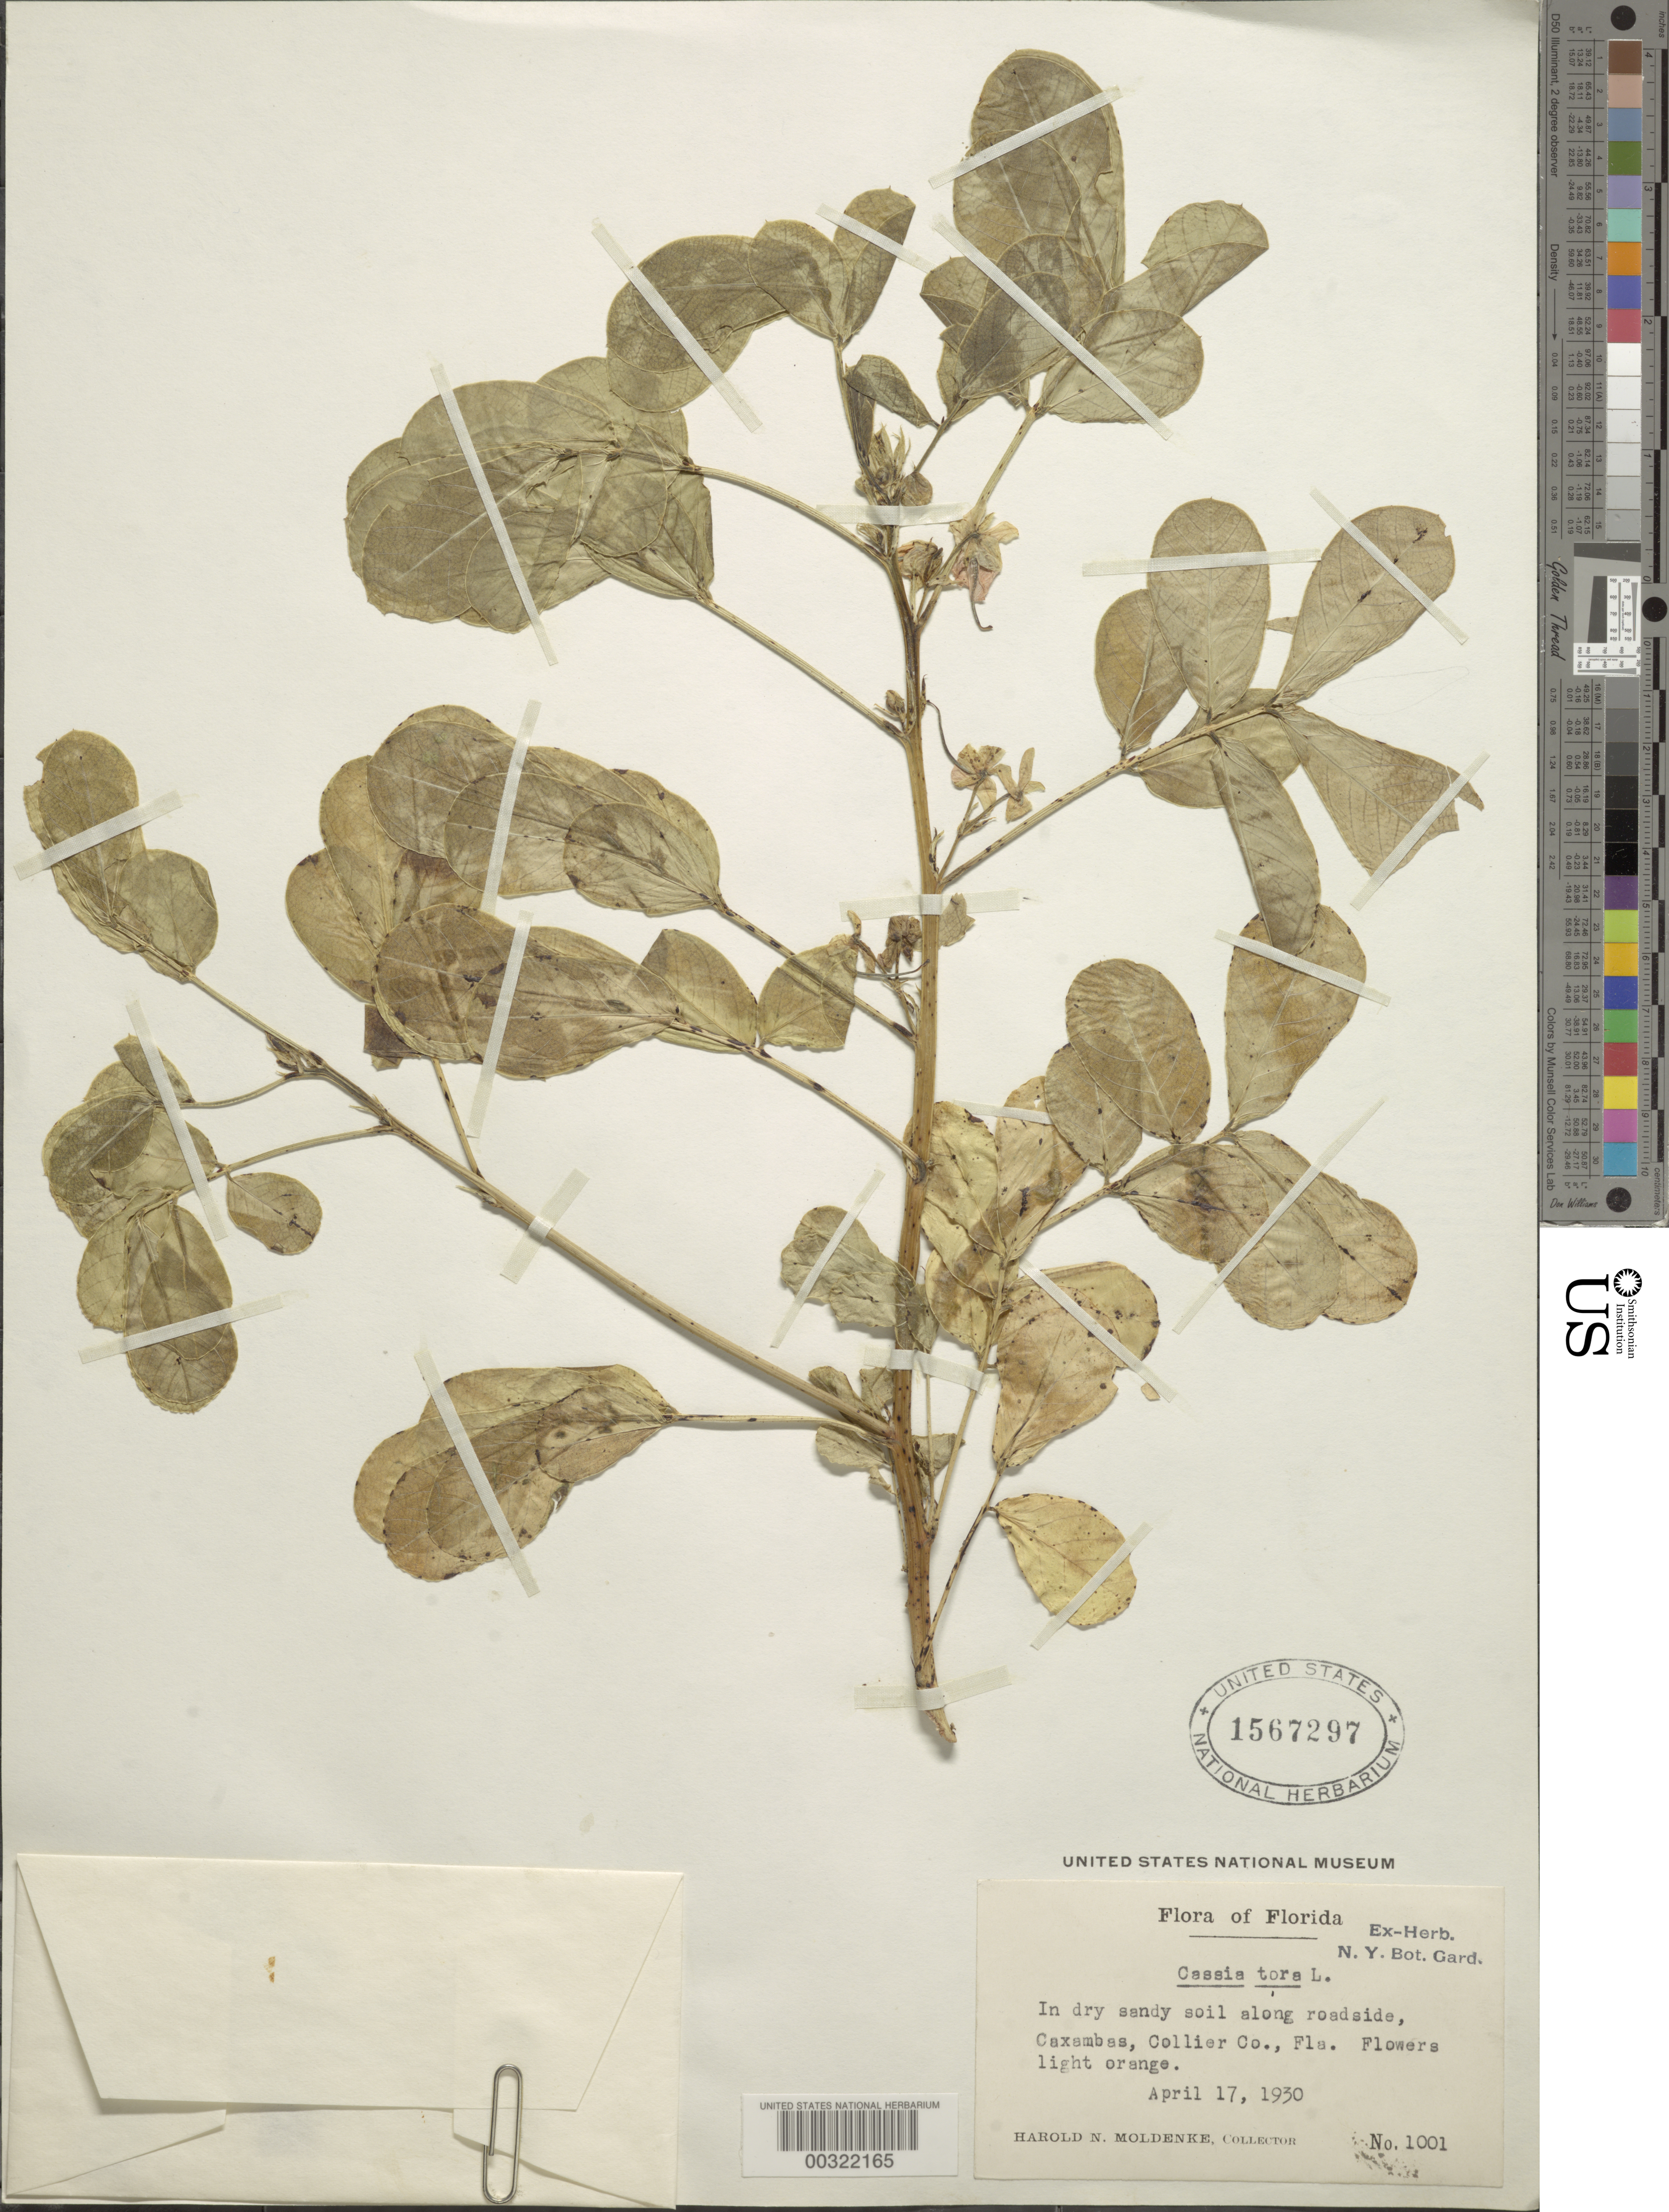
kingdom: Plantae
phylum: Tracheophyta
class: Magnoliopsida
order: Fabales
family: Fabaceae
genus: Senna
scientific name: Senna obtusifolia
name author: (L.) H.S. Irwin & Barneby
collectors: H. N. Moldenke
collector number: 1001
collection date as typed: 17 Apr 1930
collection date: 1930-04-17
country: United States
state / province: Florida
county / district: Collier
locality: Caxambas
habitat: Dry sandy soil along roadside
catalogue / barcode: US 1567297